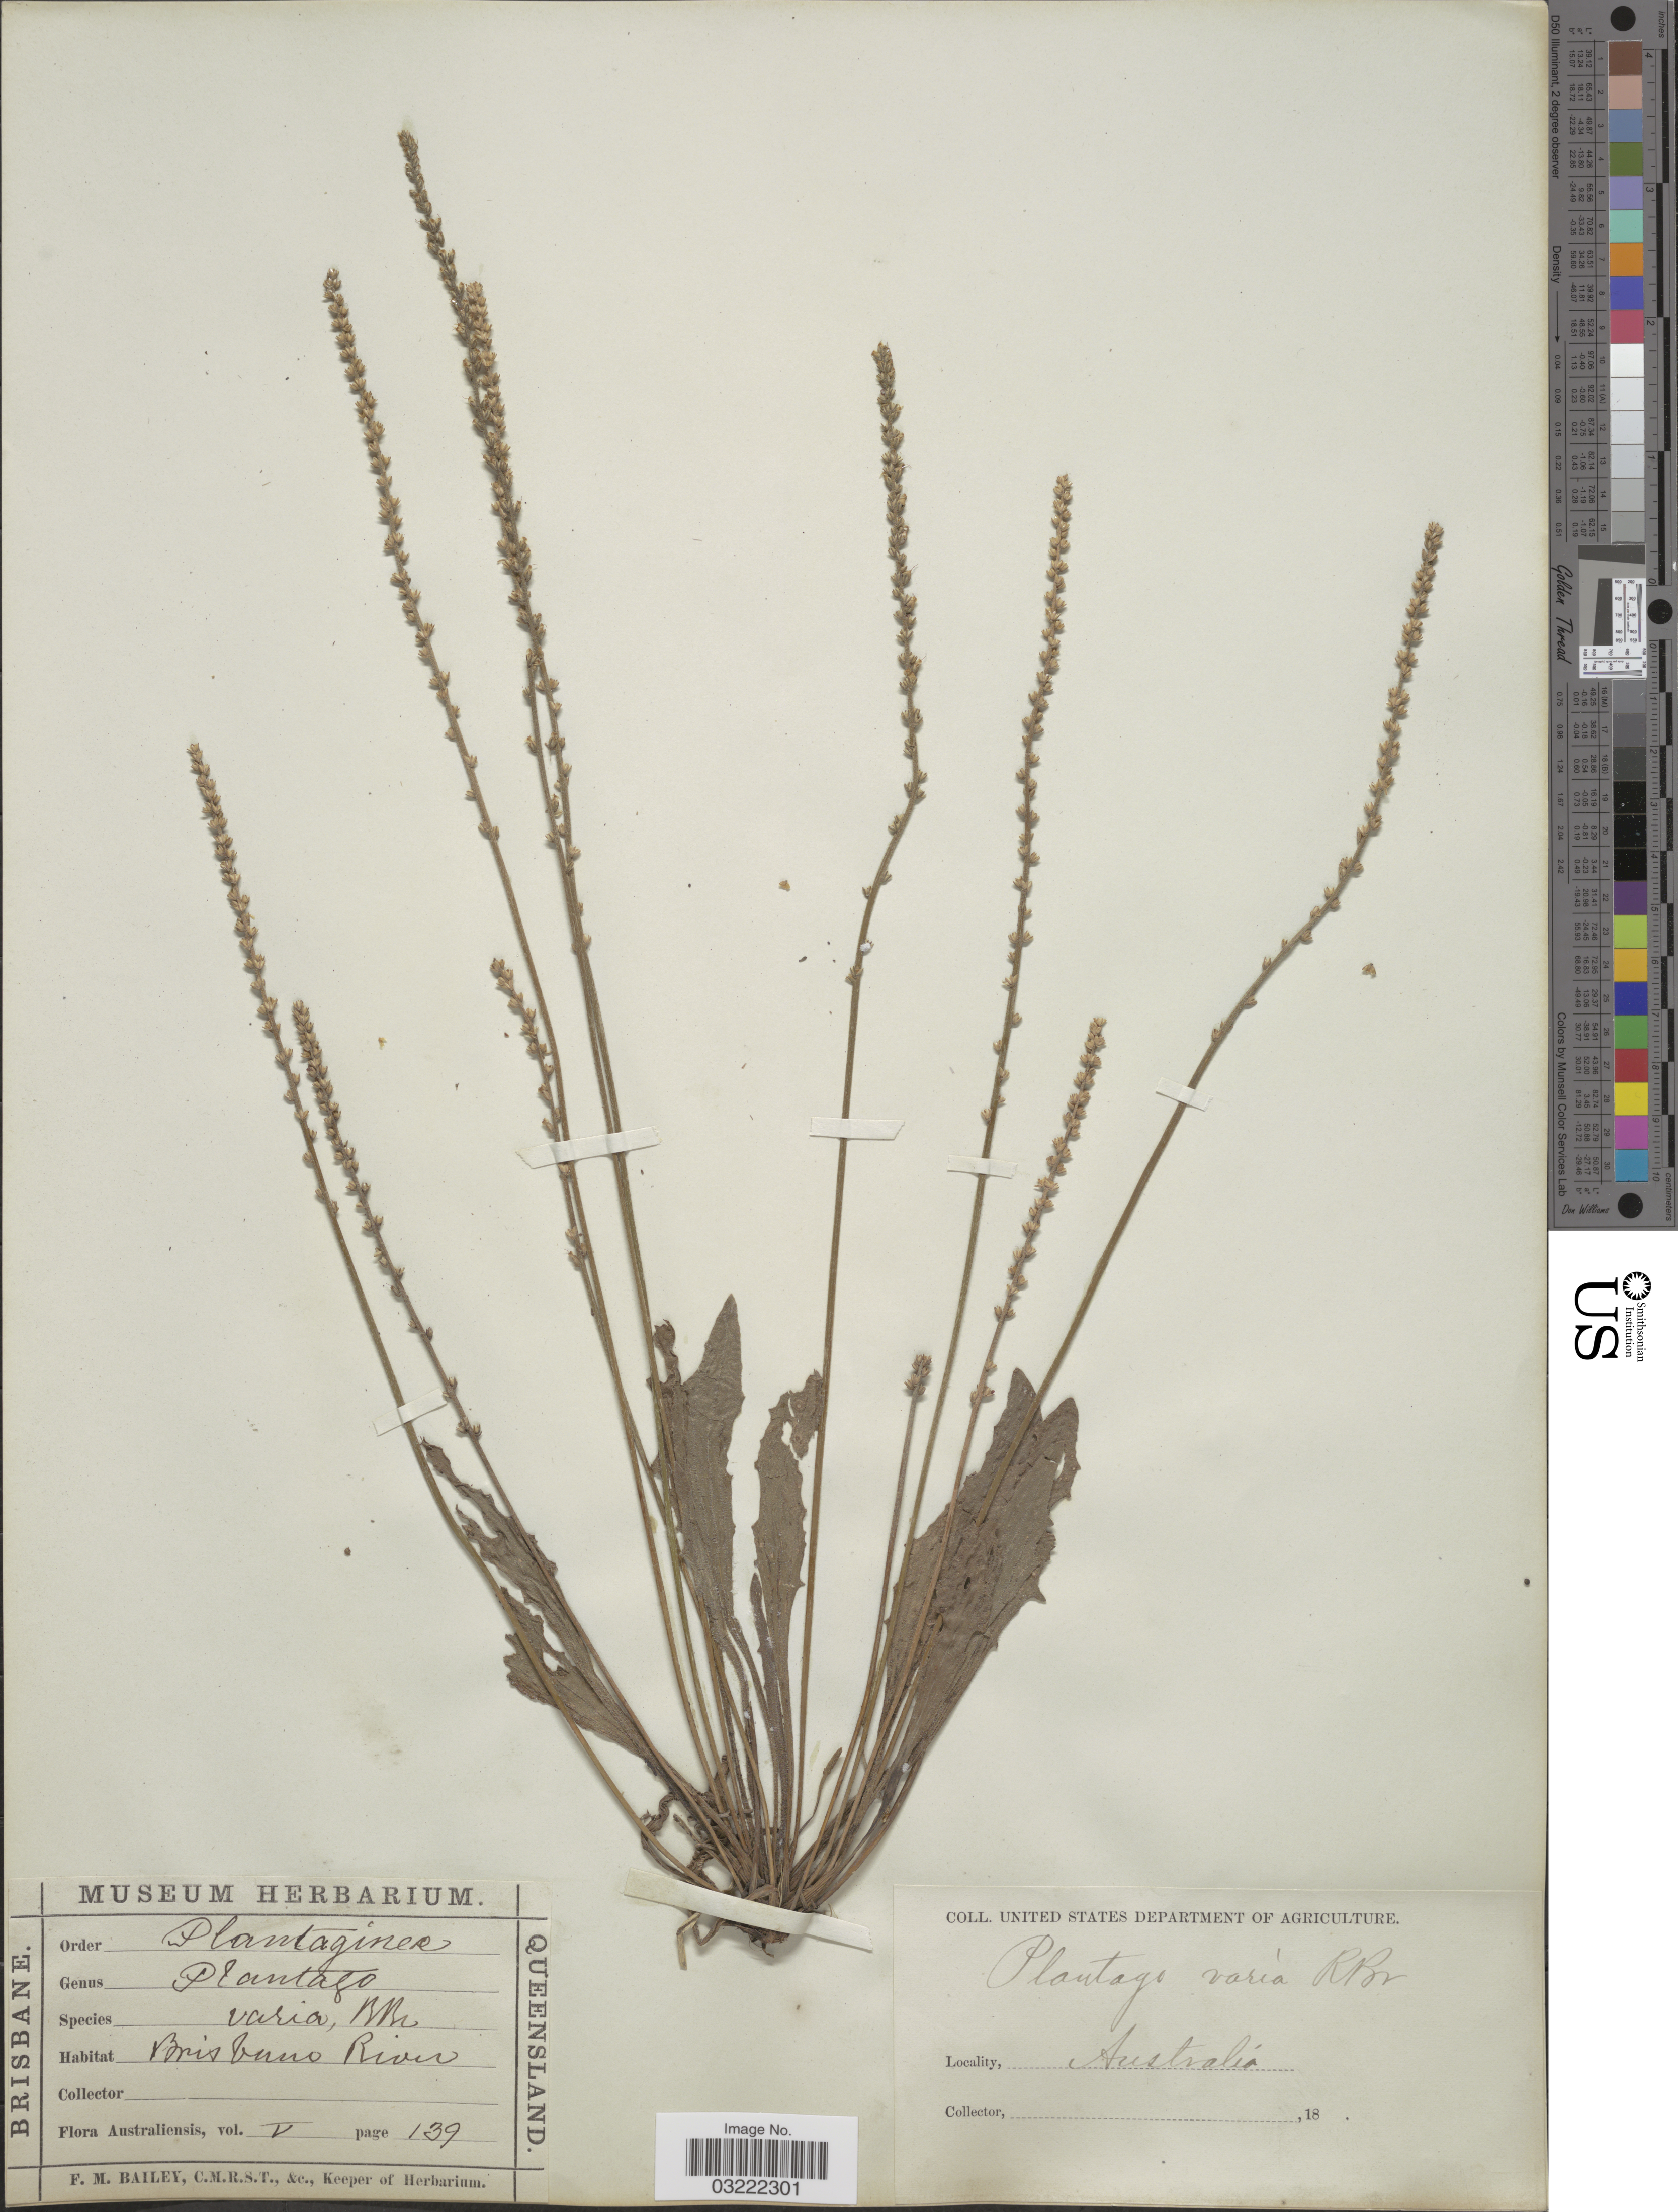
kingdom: Plantae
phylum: Tracheophyta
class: Magnoliopsida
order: Lamiales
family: Plantaginaceae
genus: Plantago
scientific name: Plantago varia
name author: R. Br.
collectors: F. M. Bailey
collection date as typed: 18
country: Australia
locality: Brisbane River.